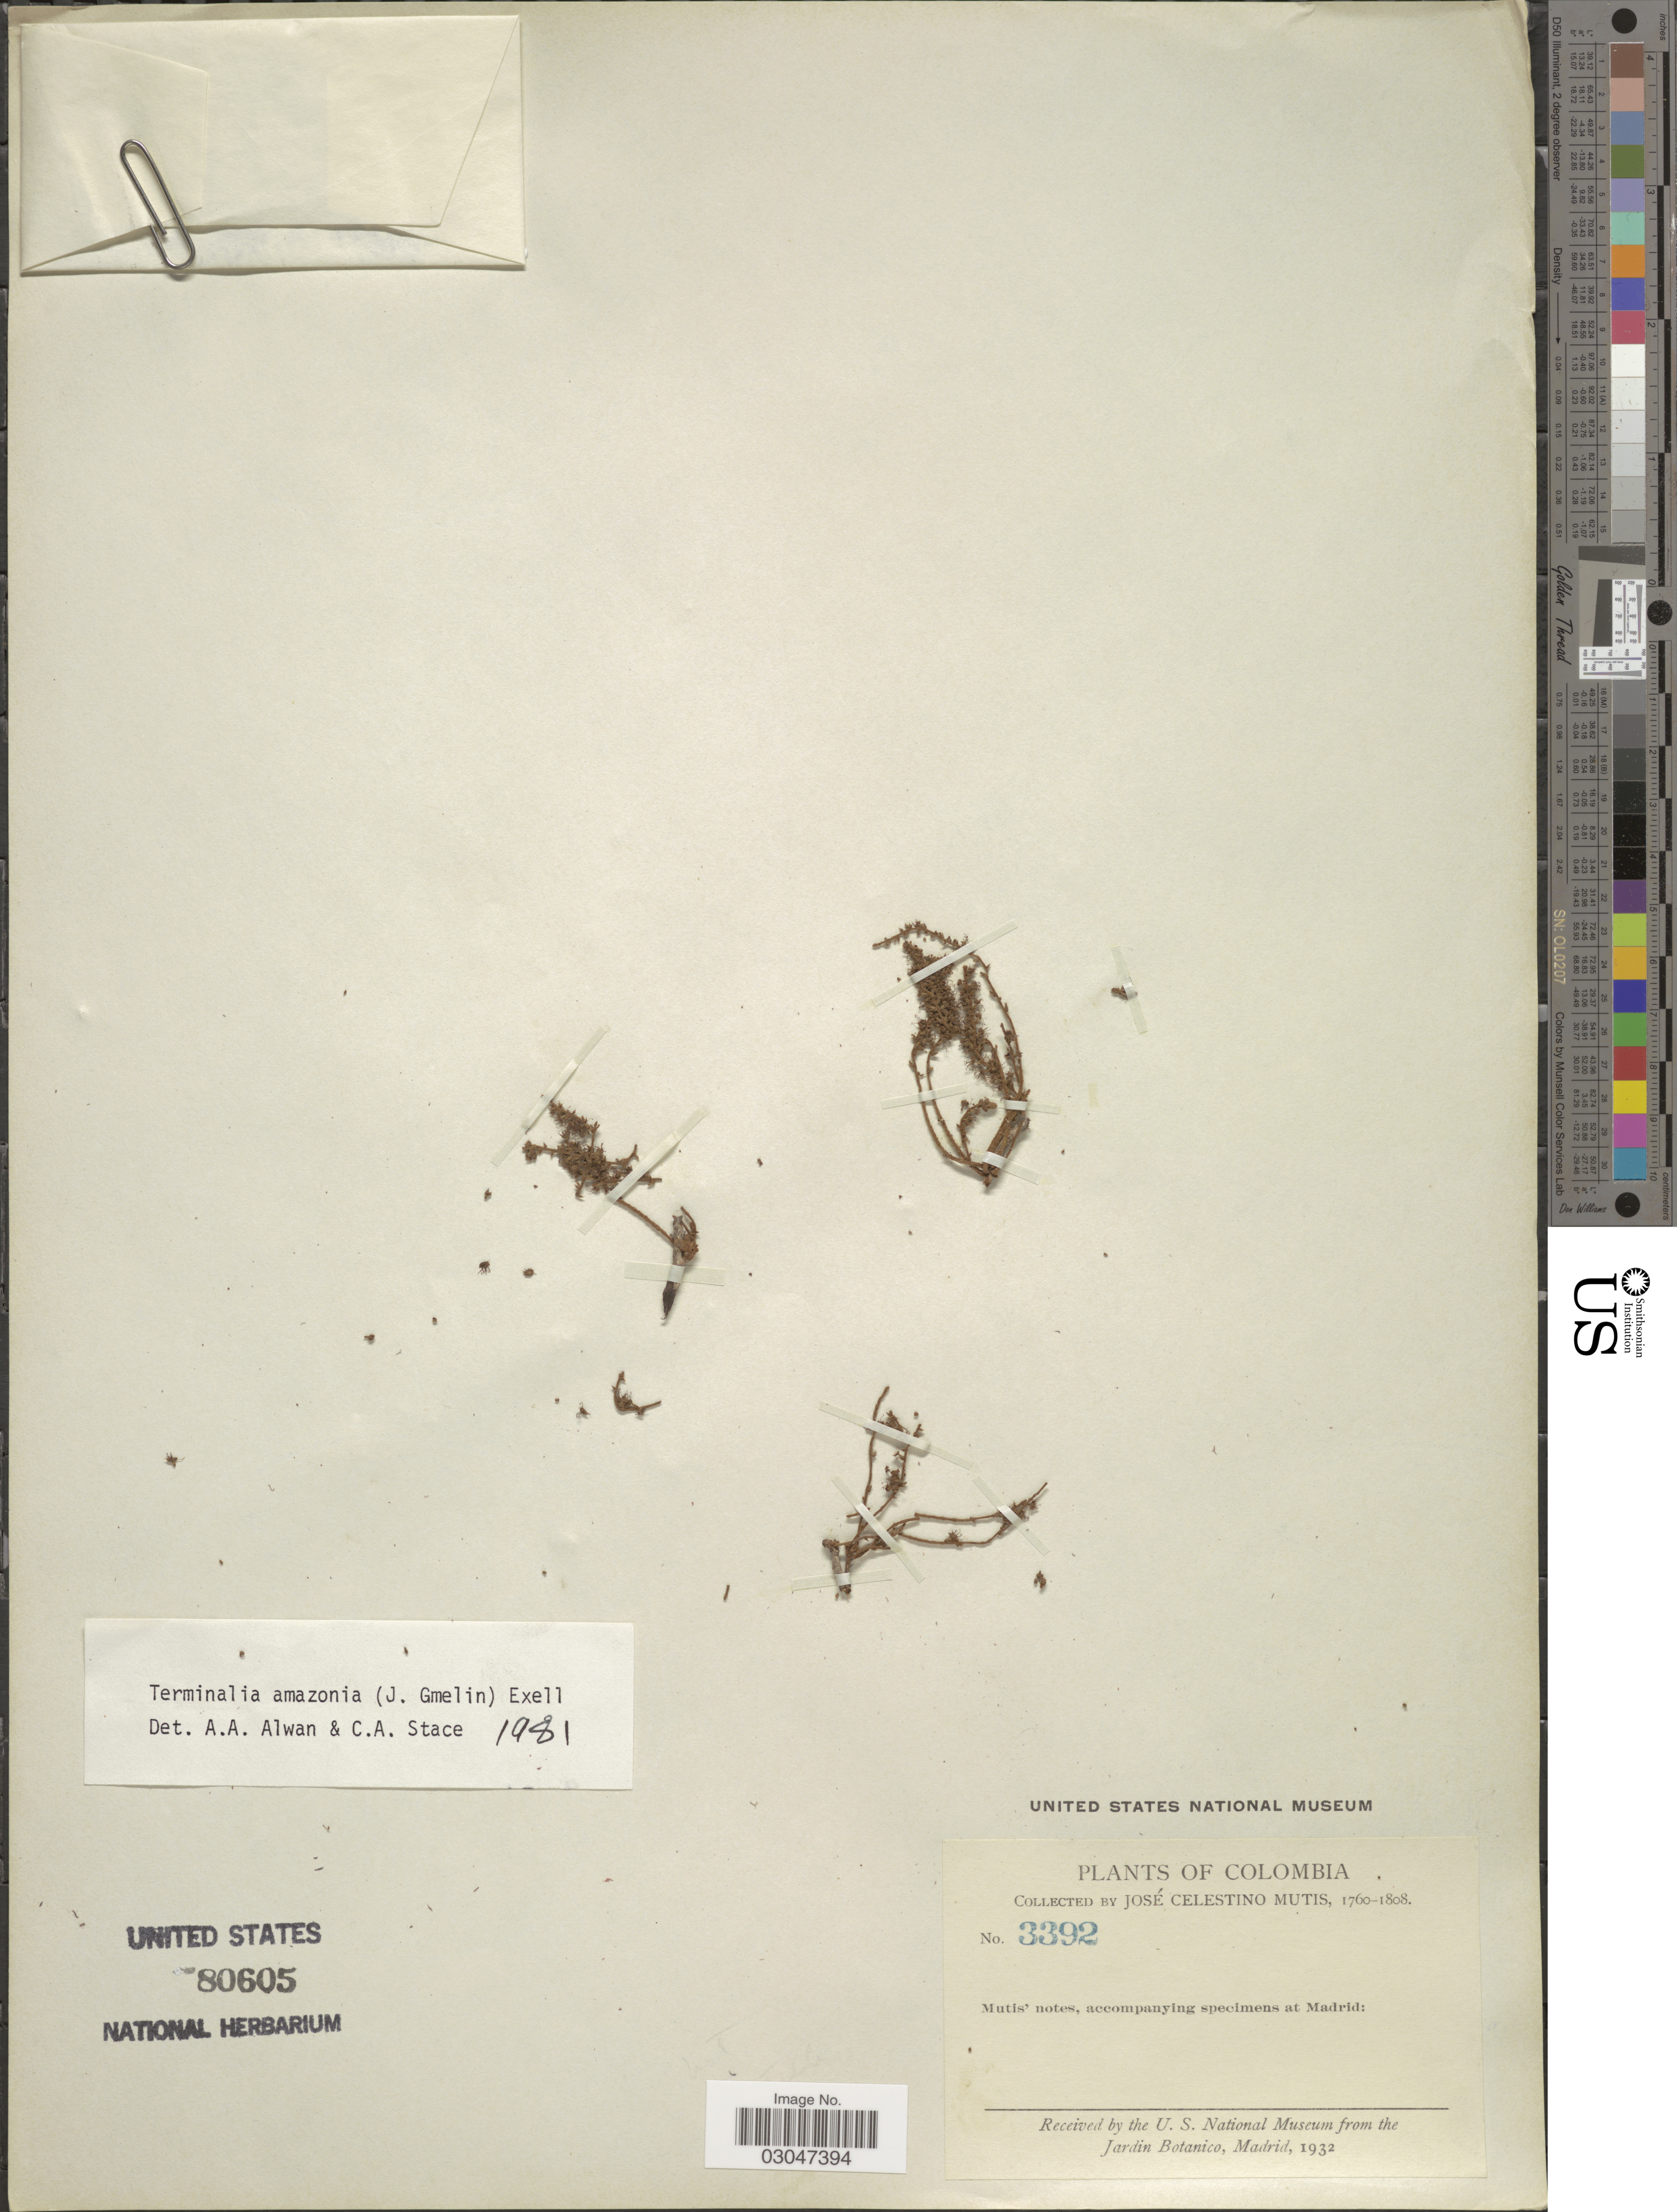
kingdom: Plantae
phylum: Tracheophyta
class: Magnoliopsida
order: Myrtales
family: Combretaceae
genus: Terminalia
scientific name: Terminalia amazonia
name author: (J.F. Gmel.) Exell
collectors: J. C. B. Mutis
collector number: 3392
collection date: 1760/1808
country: Colombia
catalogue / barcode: US 80605